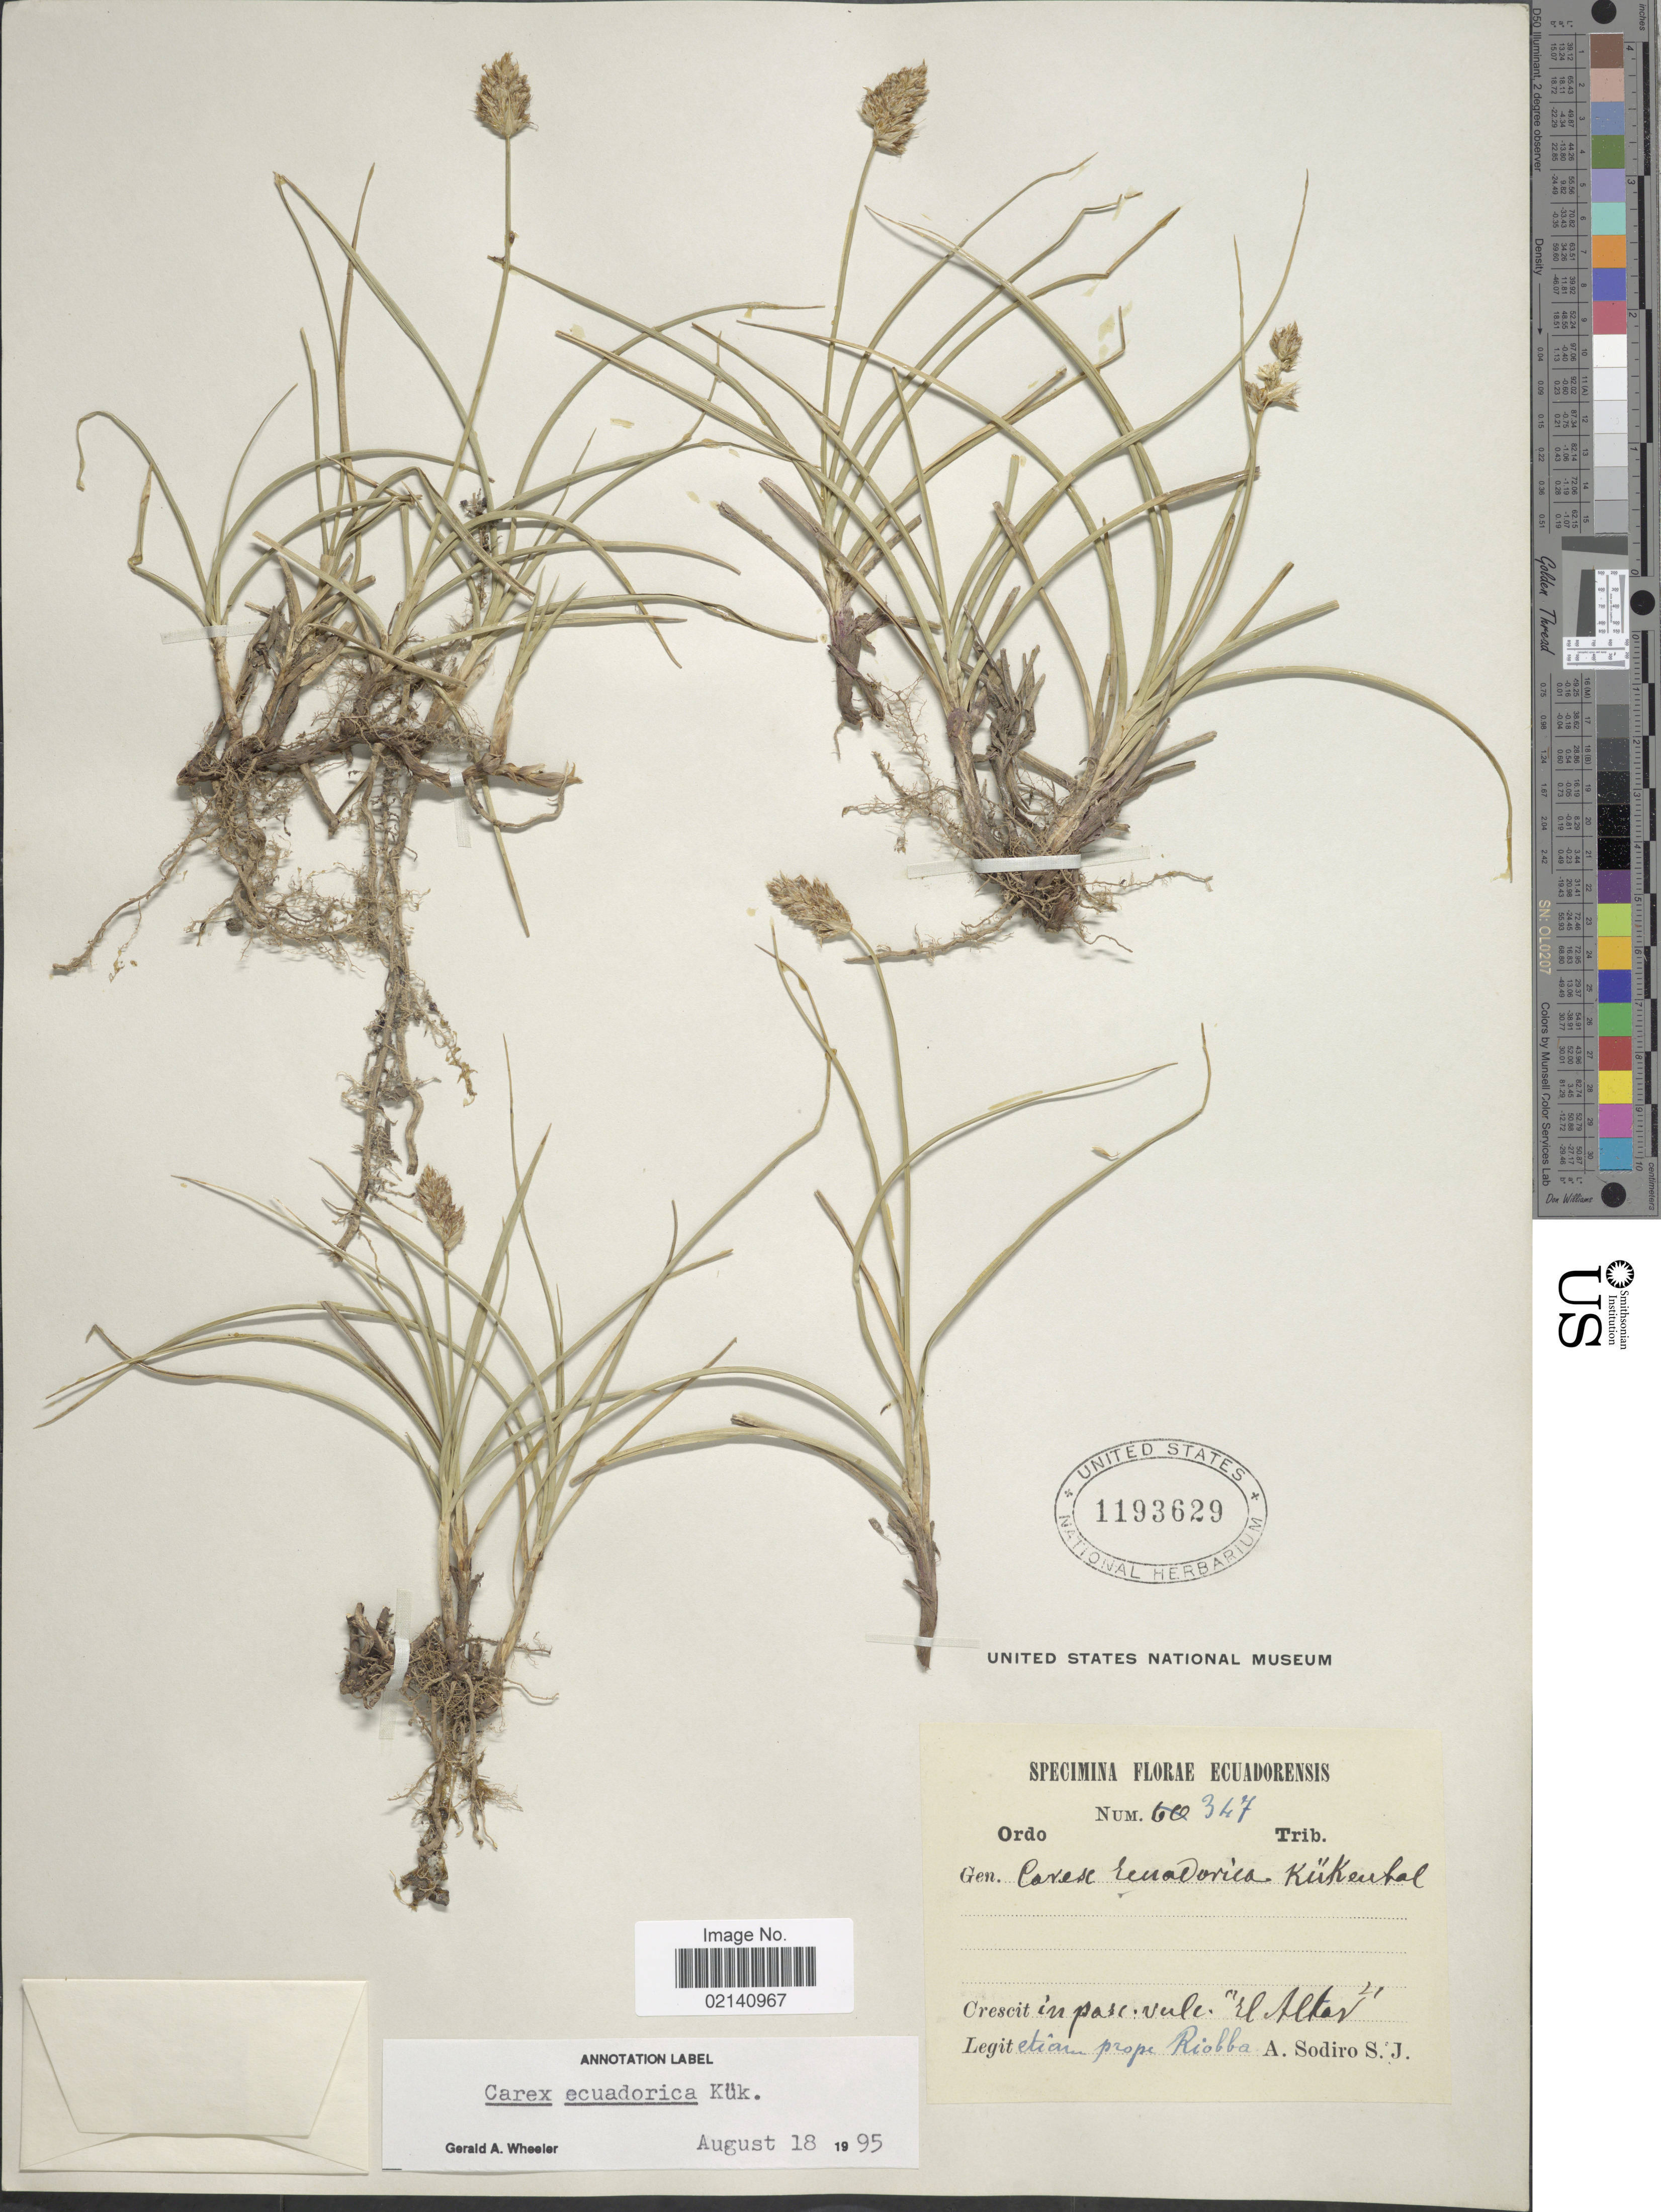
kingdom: Plantae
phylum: Tracheophyta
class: Liliopsida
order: Poales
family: Cyperaceae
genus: Carex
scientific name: Carex ecuadorica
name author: Kük.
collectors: A. Sodiro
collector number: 347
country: Ecuador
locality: Etiam prope Riobba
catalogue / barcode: US 1193629